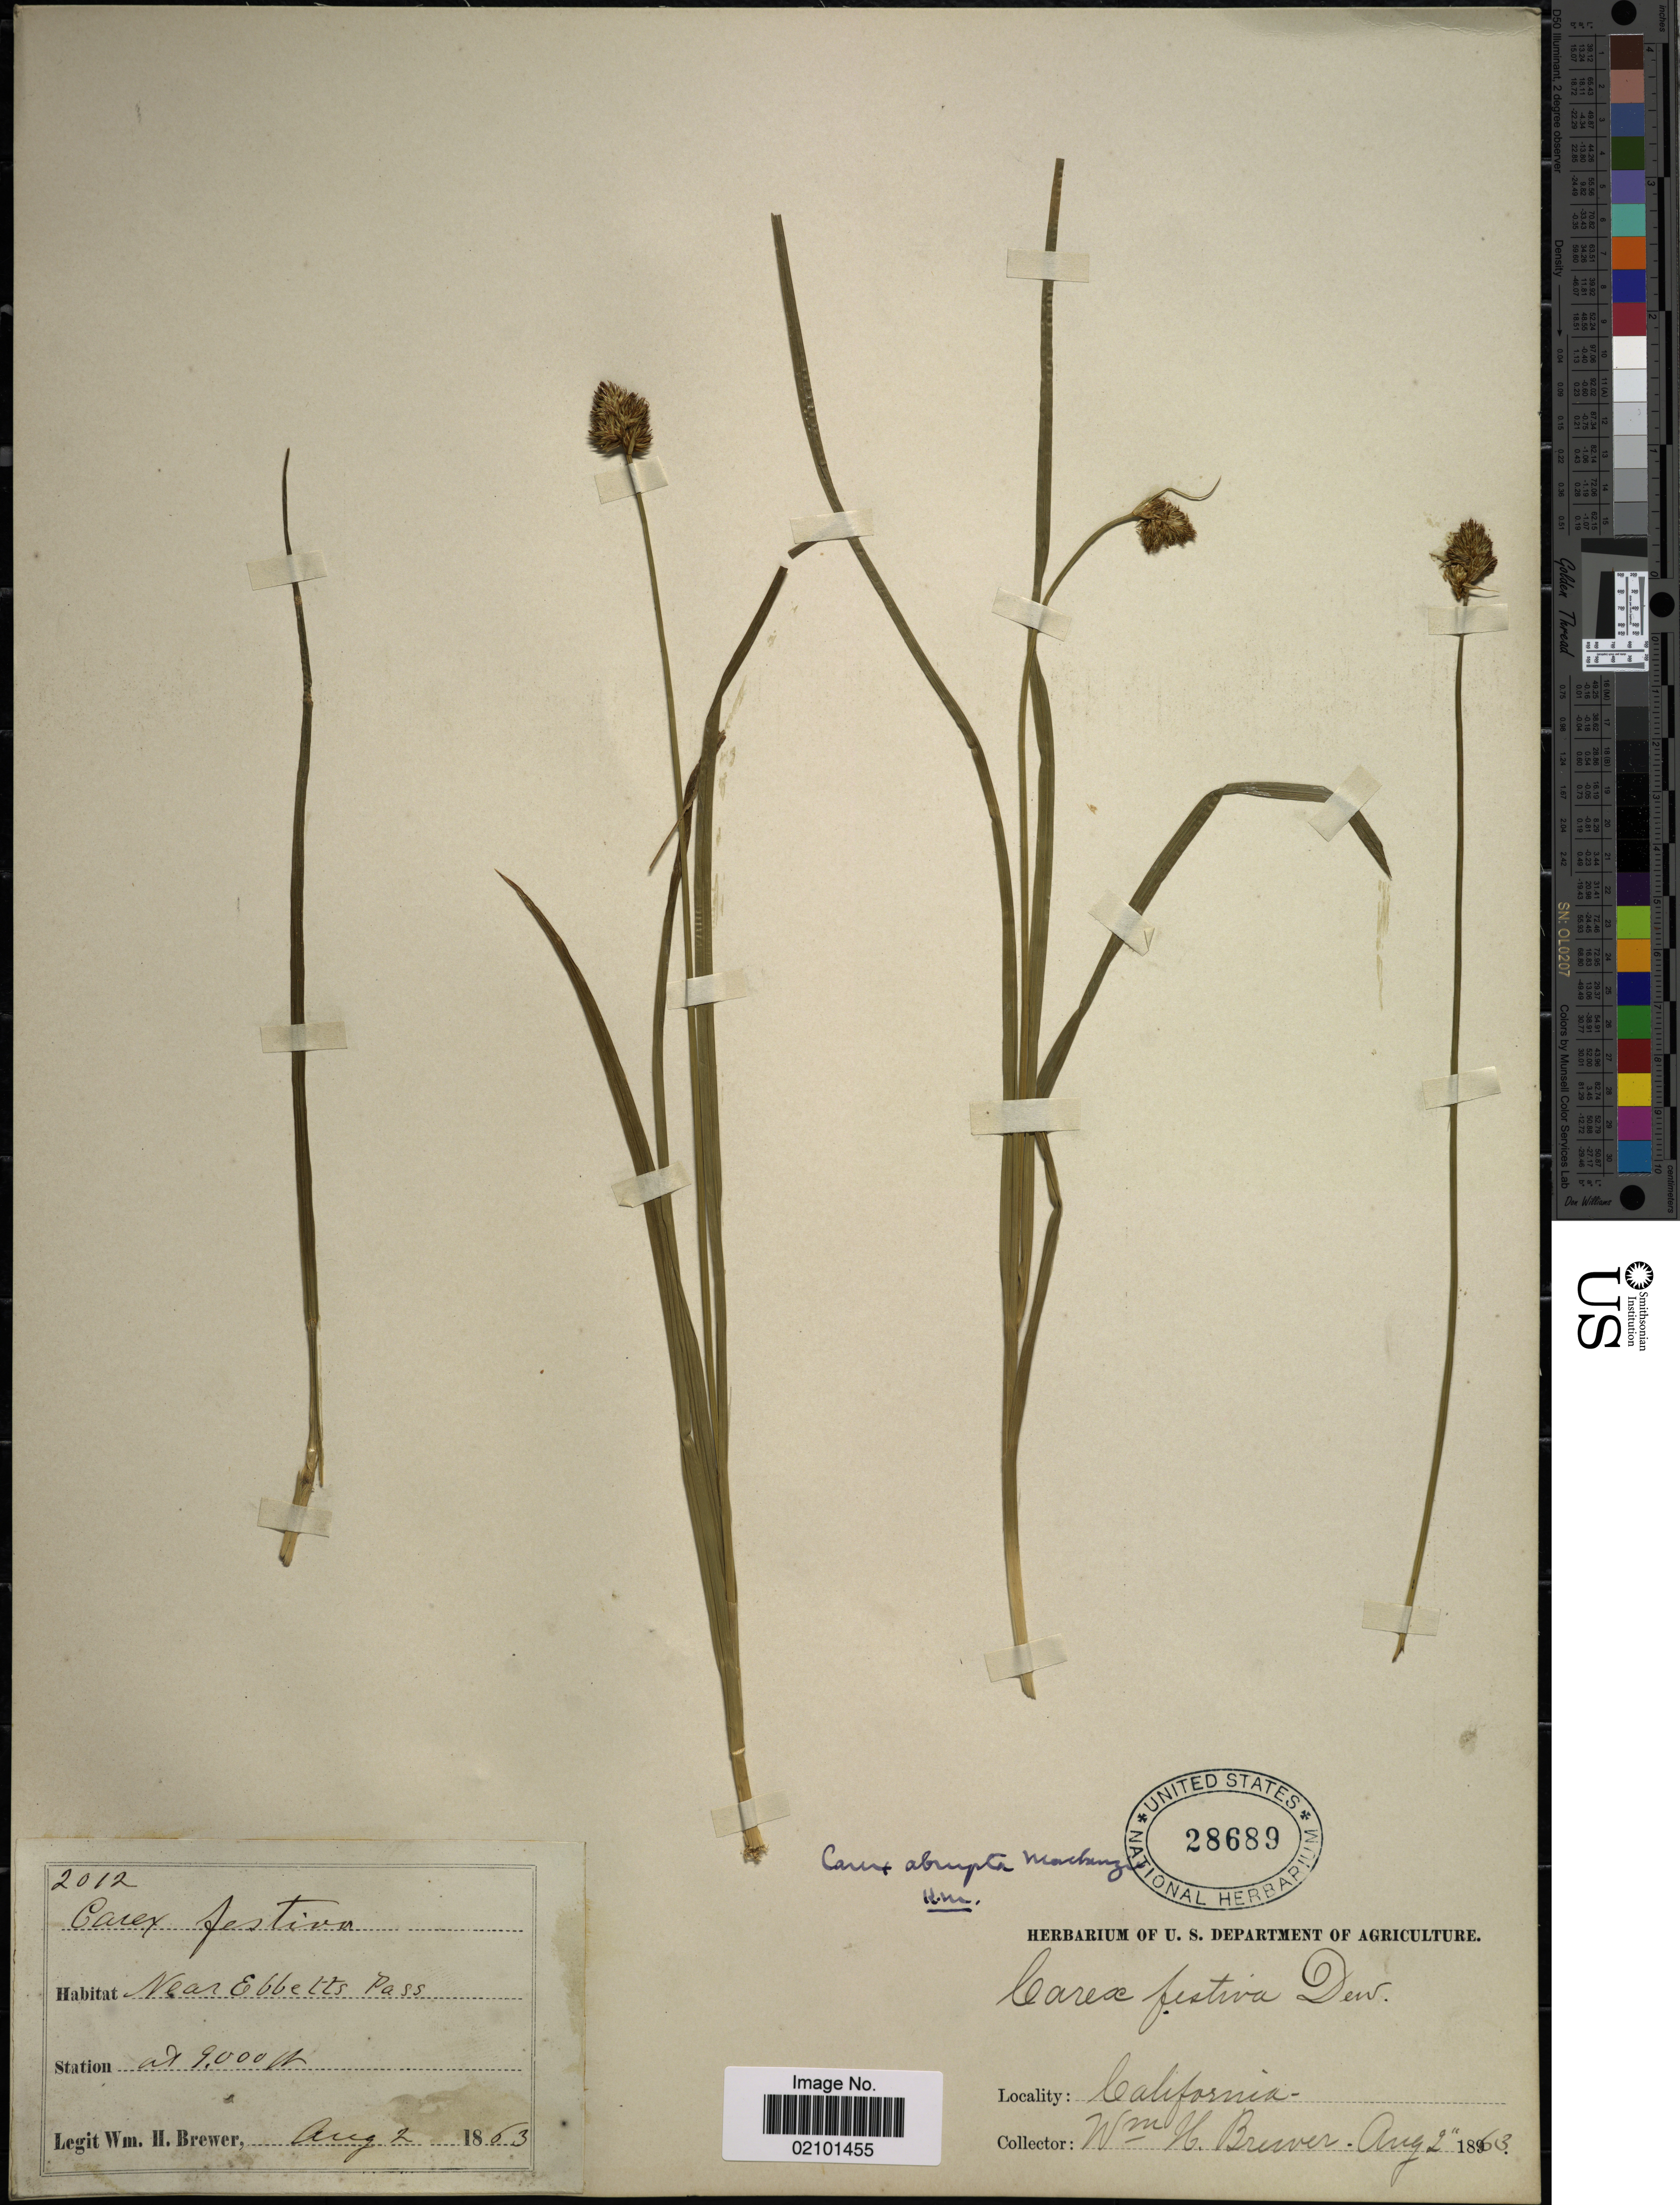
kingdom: Plantae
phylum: Tracheophyta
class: Liliopsida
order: Poales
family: Cyperaceae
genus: Carex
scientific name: Carex abrupta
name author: Mack.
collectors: W. H. Brewer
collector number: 2012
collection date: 1863-08-02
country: United States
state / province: California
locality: Near Ebbetts Pass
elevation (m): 2743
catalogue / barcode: US 28689